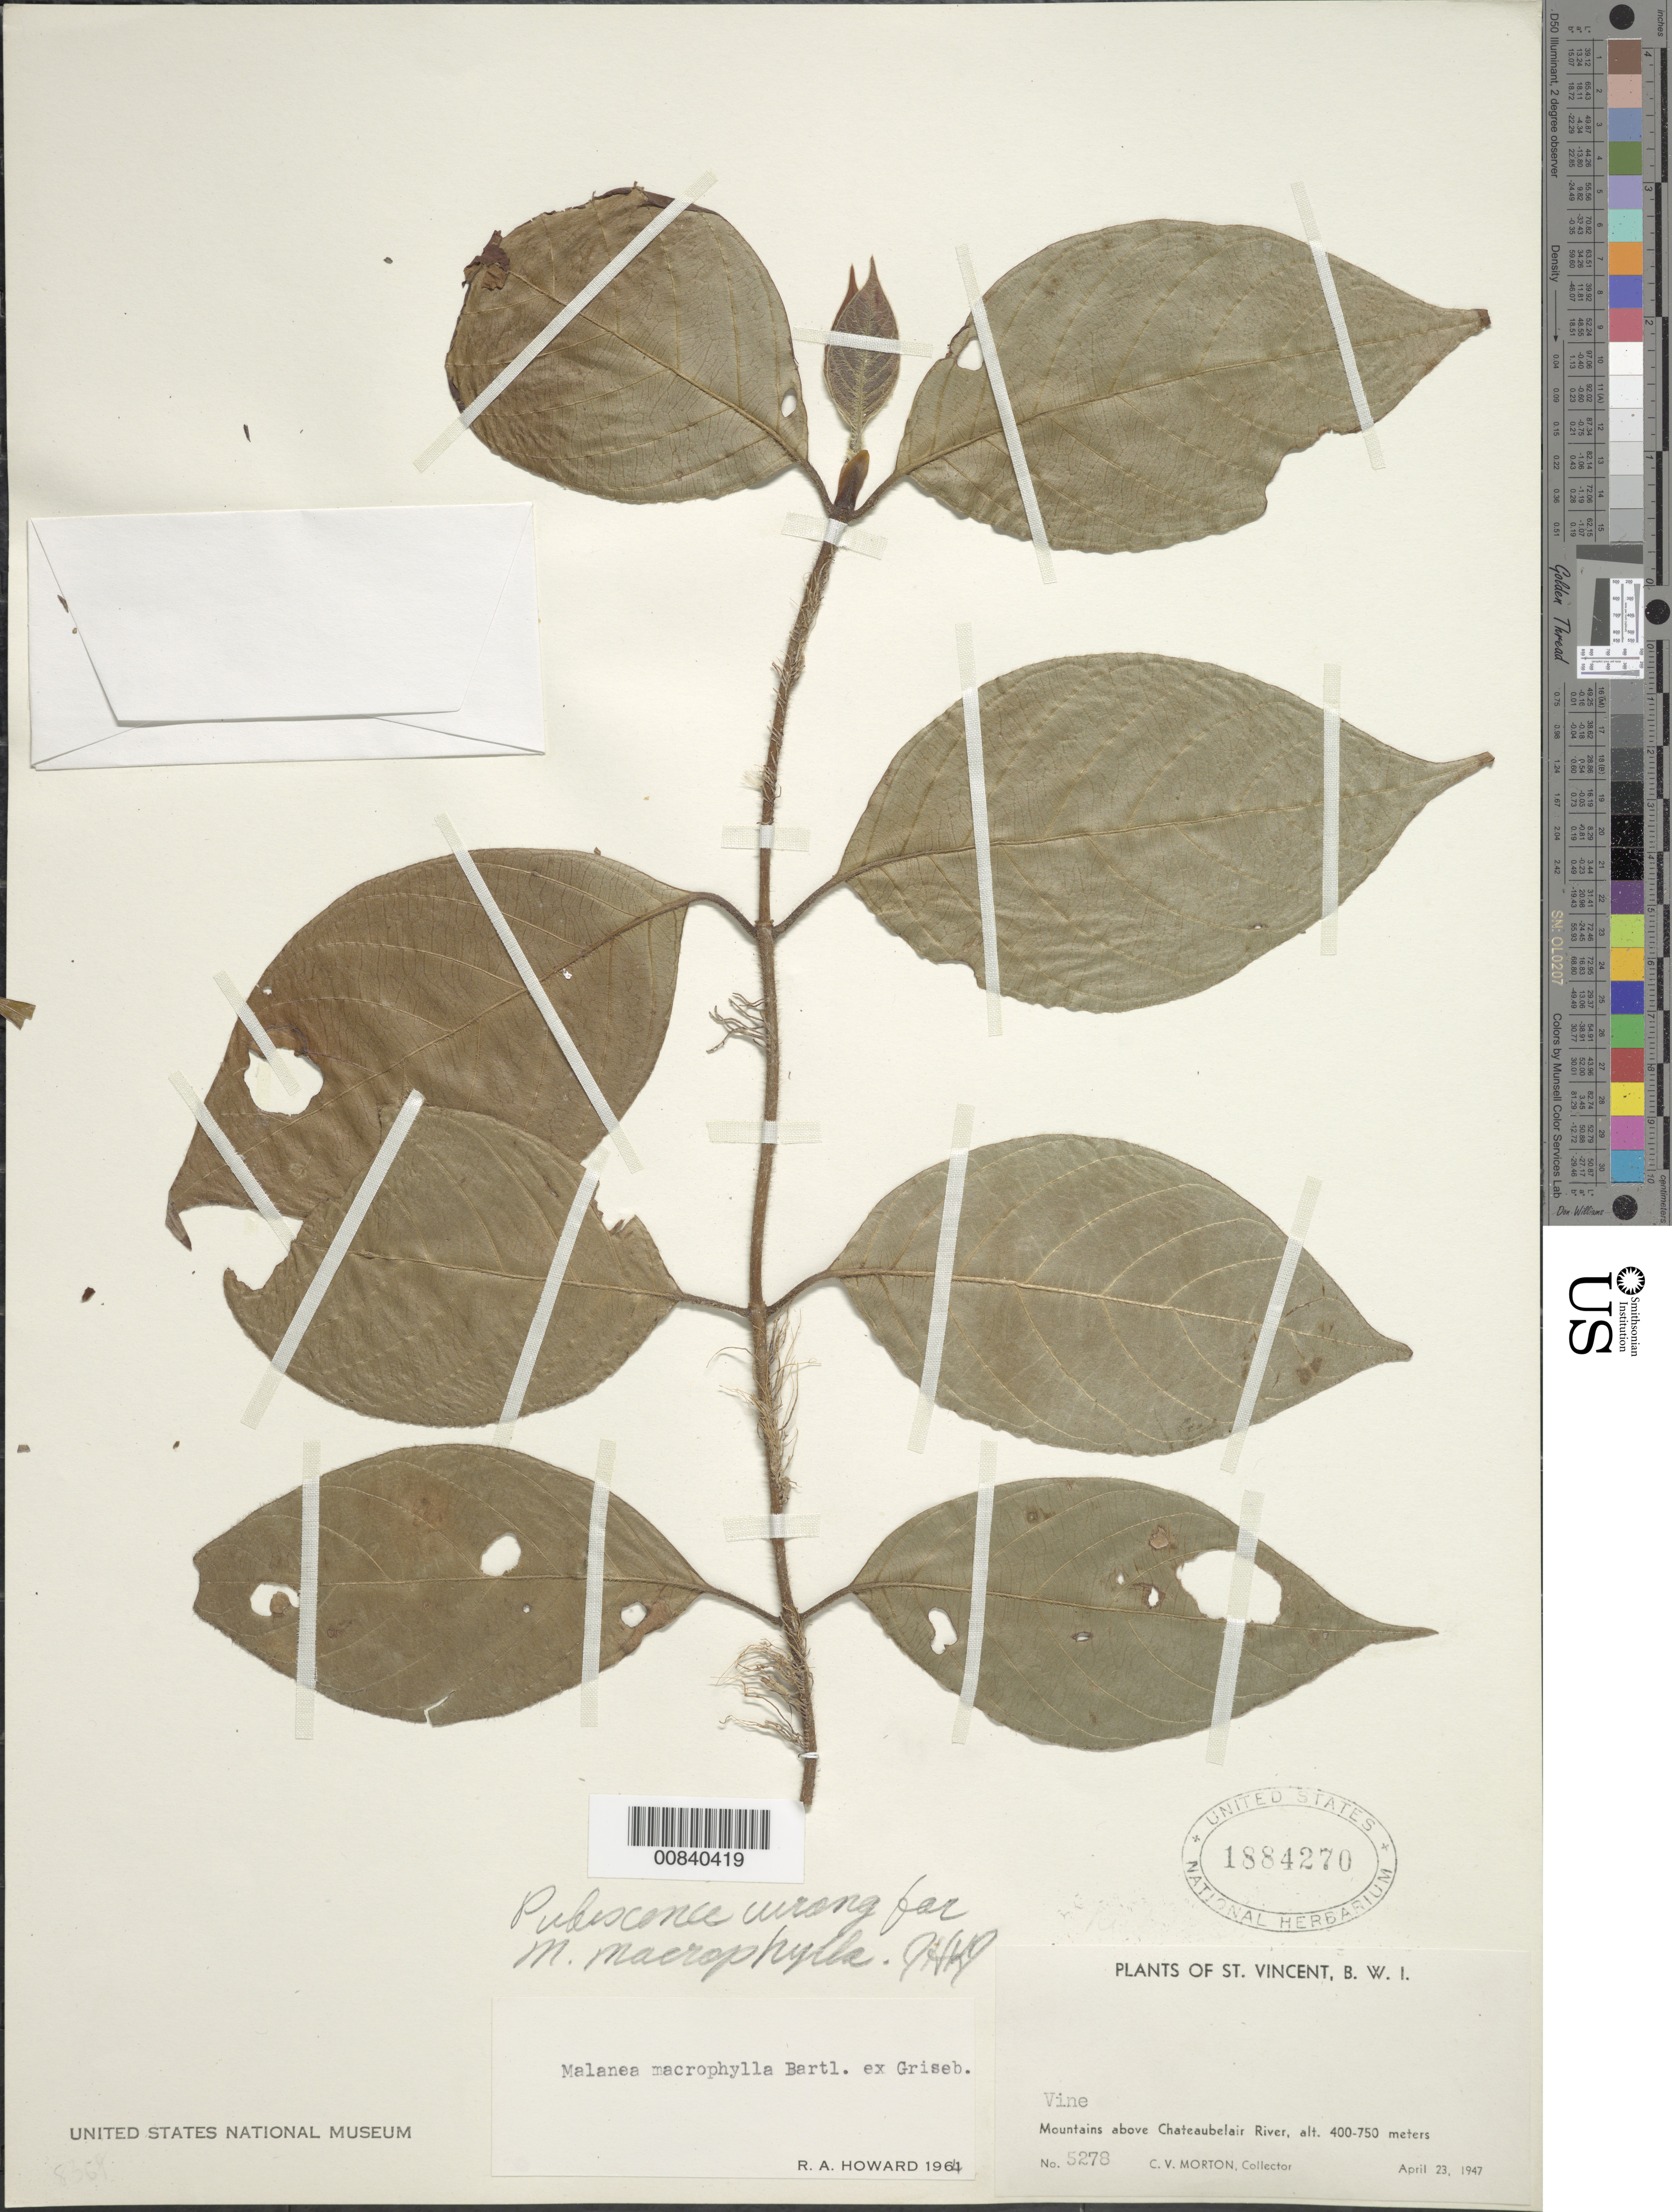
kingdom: Plantae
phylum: Tracheophyta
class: Magnoliopsida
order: Gentianales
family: Rubiaceae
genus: Malanea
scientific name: Malanea sp.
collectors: C. V. Morton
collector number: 5278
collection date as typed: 23 Apr 1947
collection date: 1947-04-23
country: St. Vincent - Grenadines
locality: Mountains above Chateaubelair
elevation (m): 400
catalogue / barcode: US 1884270